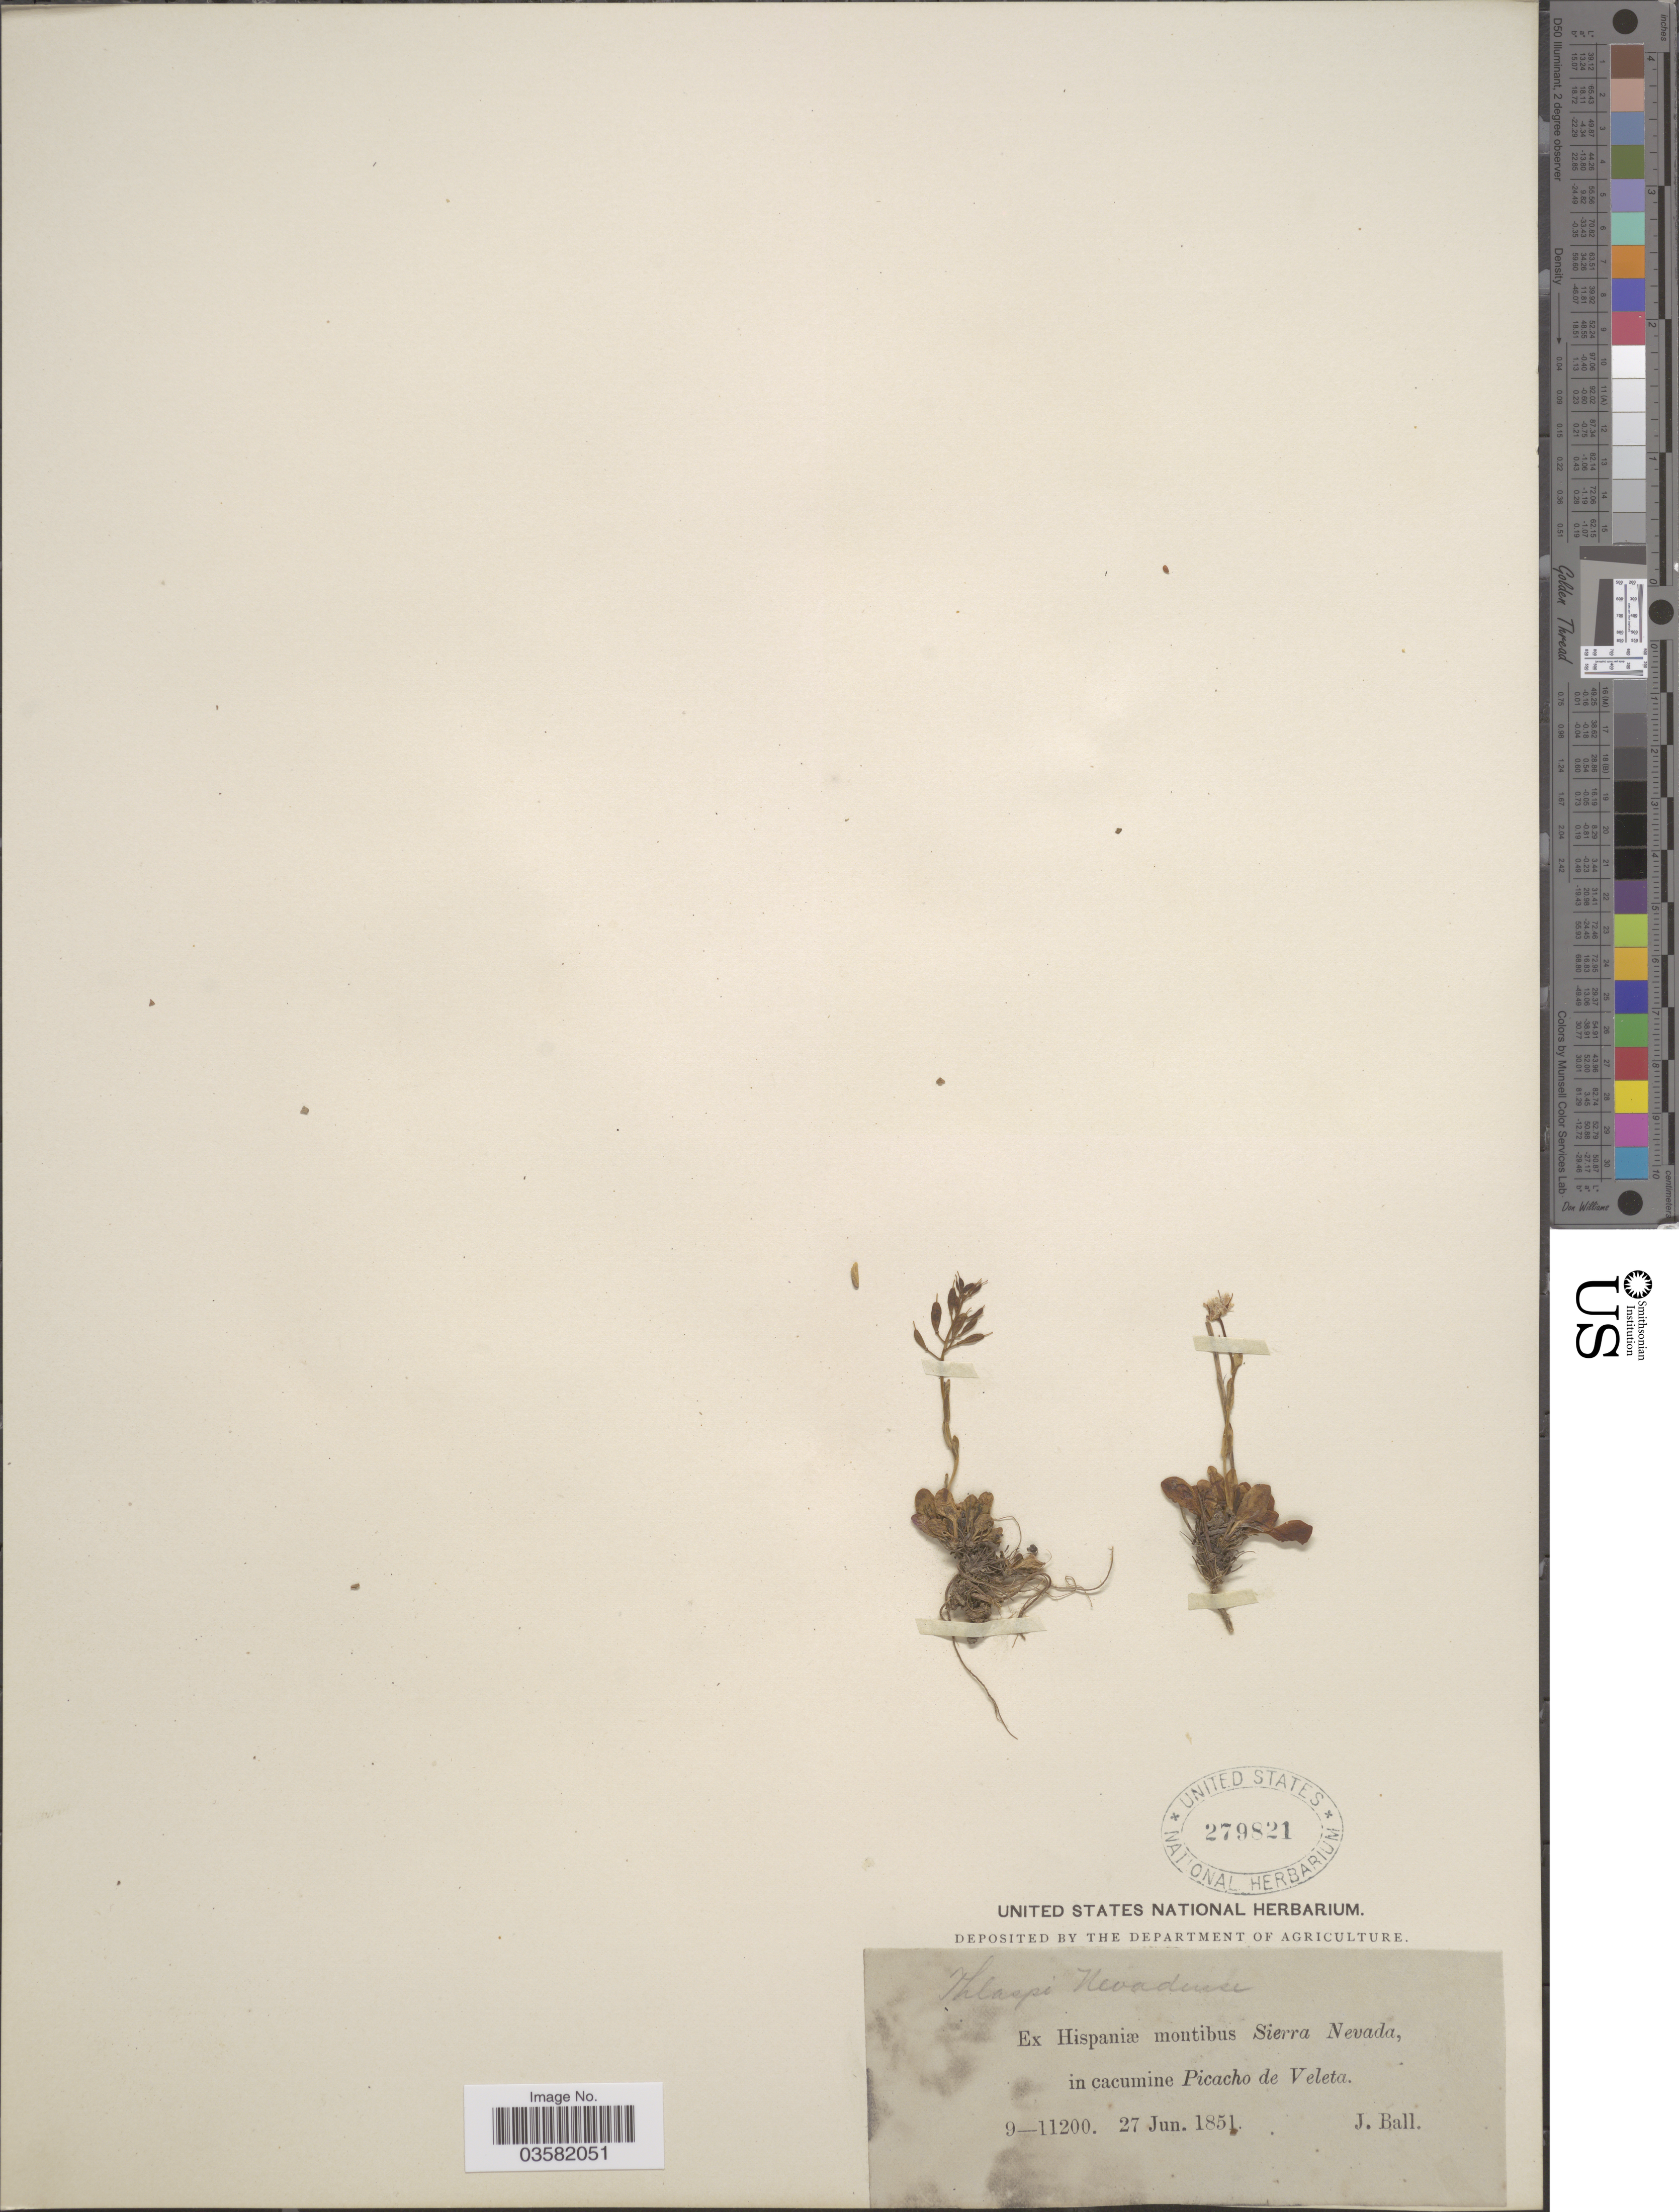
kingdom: Plantae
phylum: Tracheophyta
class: Magnoliopsida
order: Brassicales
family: Brassicaceae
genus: Thlaspi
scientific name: Thlaspi nevadense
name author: Boiss. & Reut.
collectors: J. Ball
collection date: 1851-06-27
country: Spain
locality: Ex Hispaniæ montibus Sierra Nevada, in cacumine Picacho de Veleta.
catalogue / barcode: US 279821